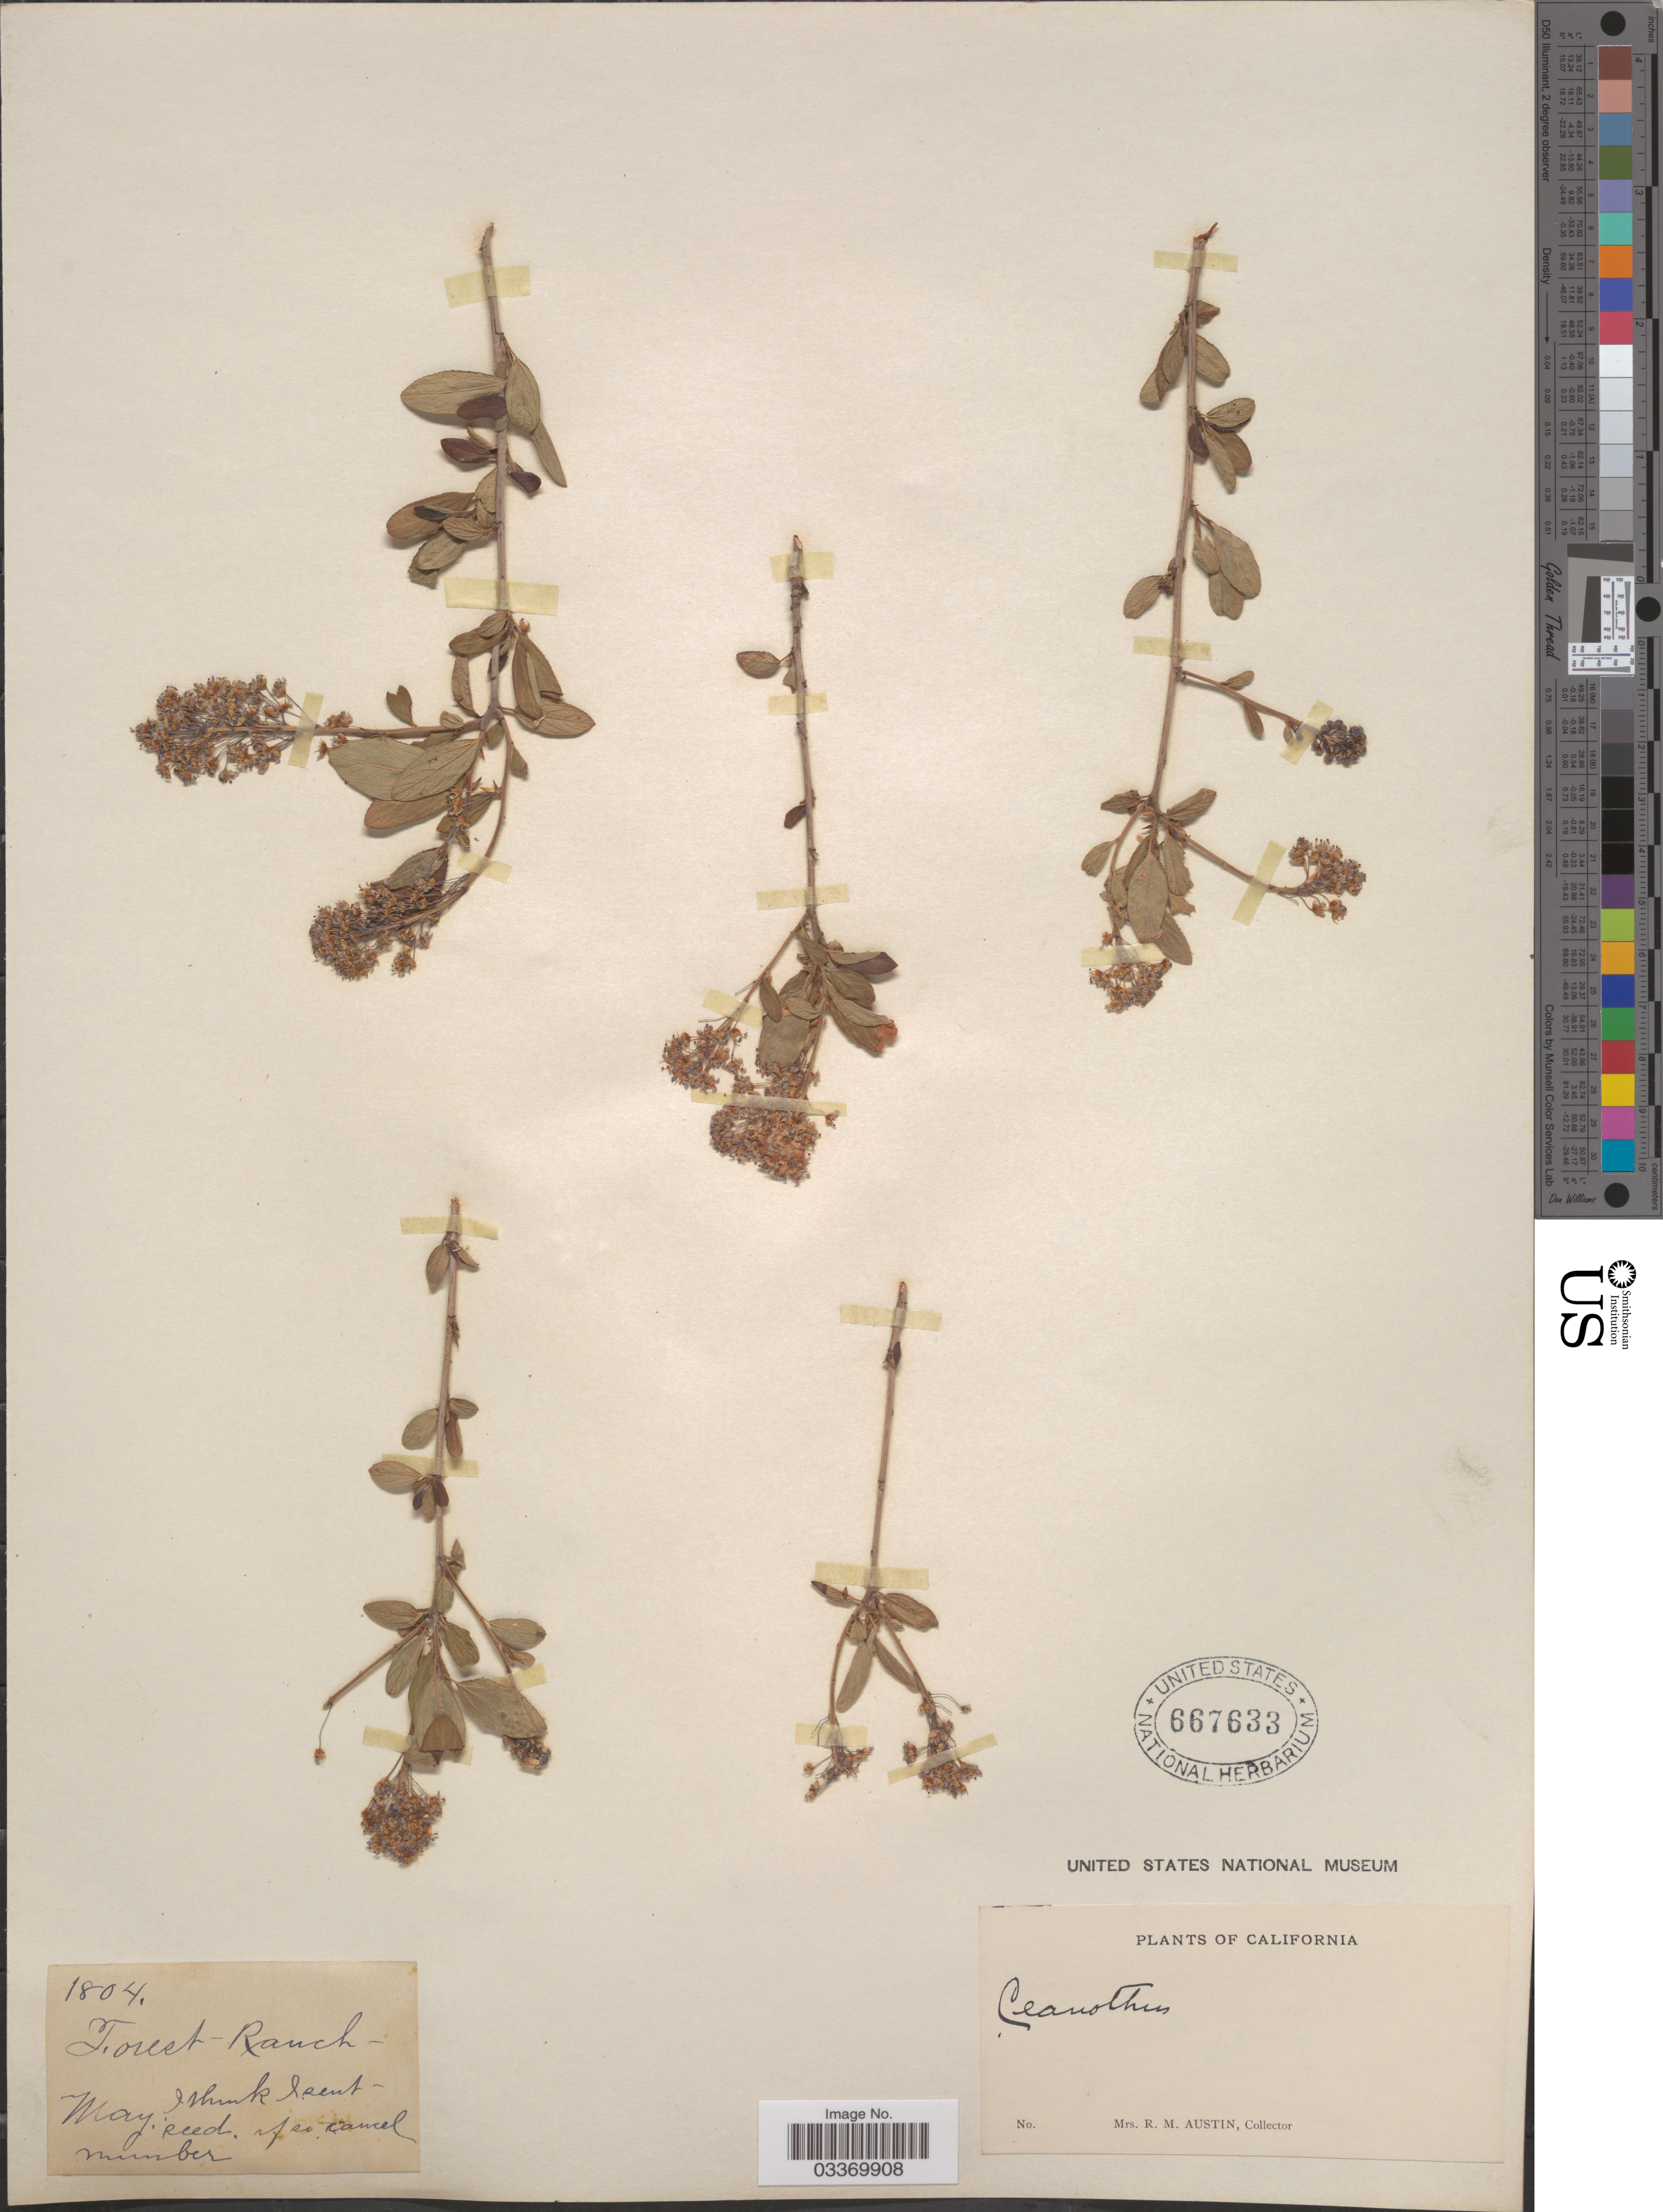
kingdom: Plantae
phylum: Tracheophyta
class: Magnoliopsida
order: Rosales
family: Rhamnaceae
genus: Ceanothus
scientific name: Ceanothus nevadensis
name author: Kellogg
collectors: R. Austin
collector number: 1804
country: United States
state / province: California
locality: Forest-Ranch.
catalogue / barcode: US 667633